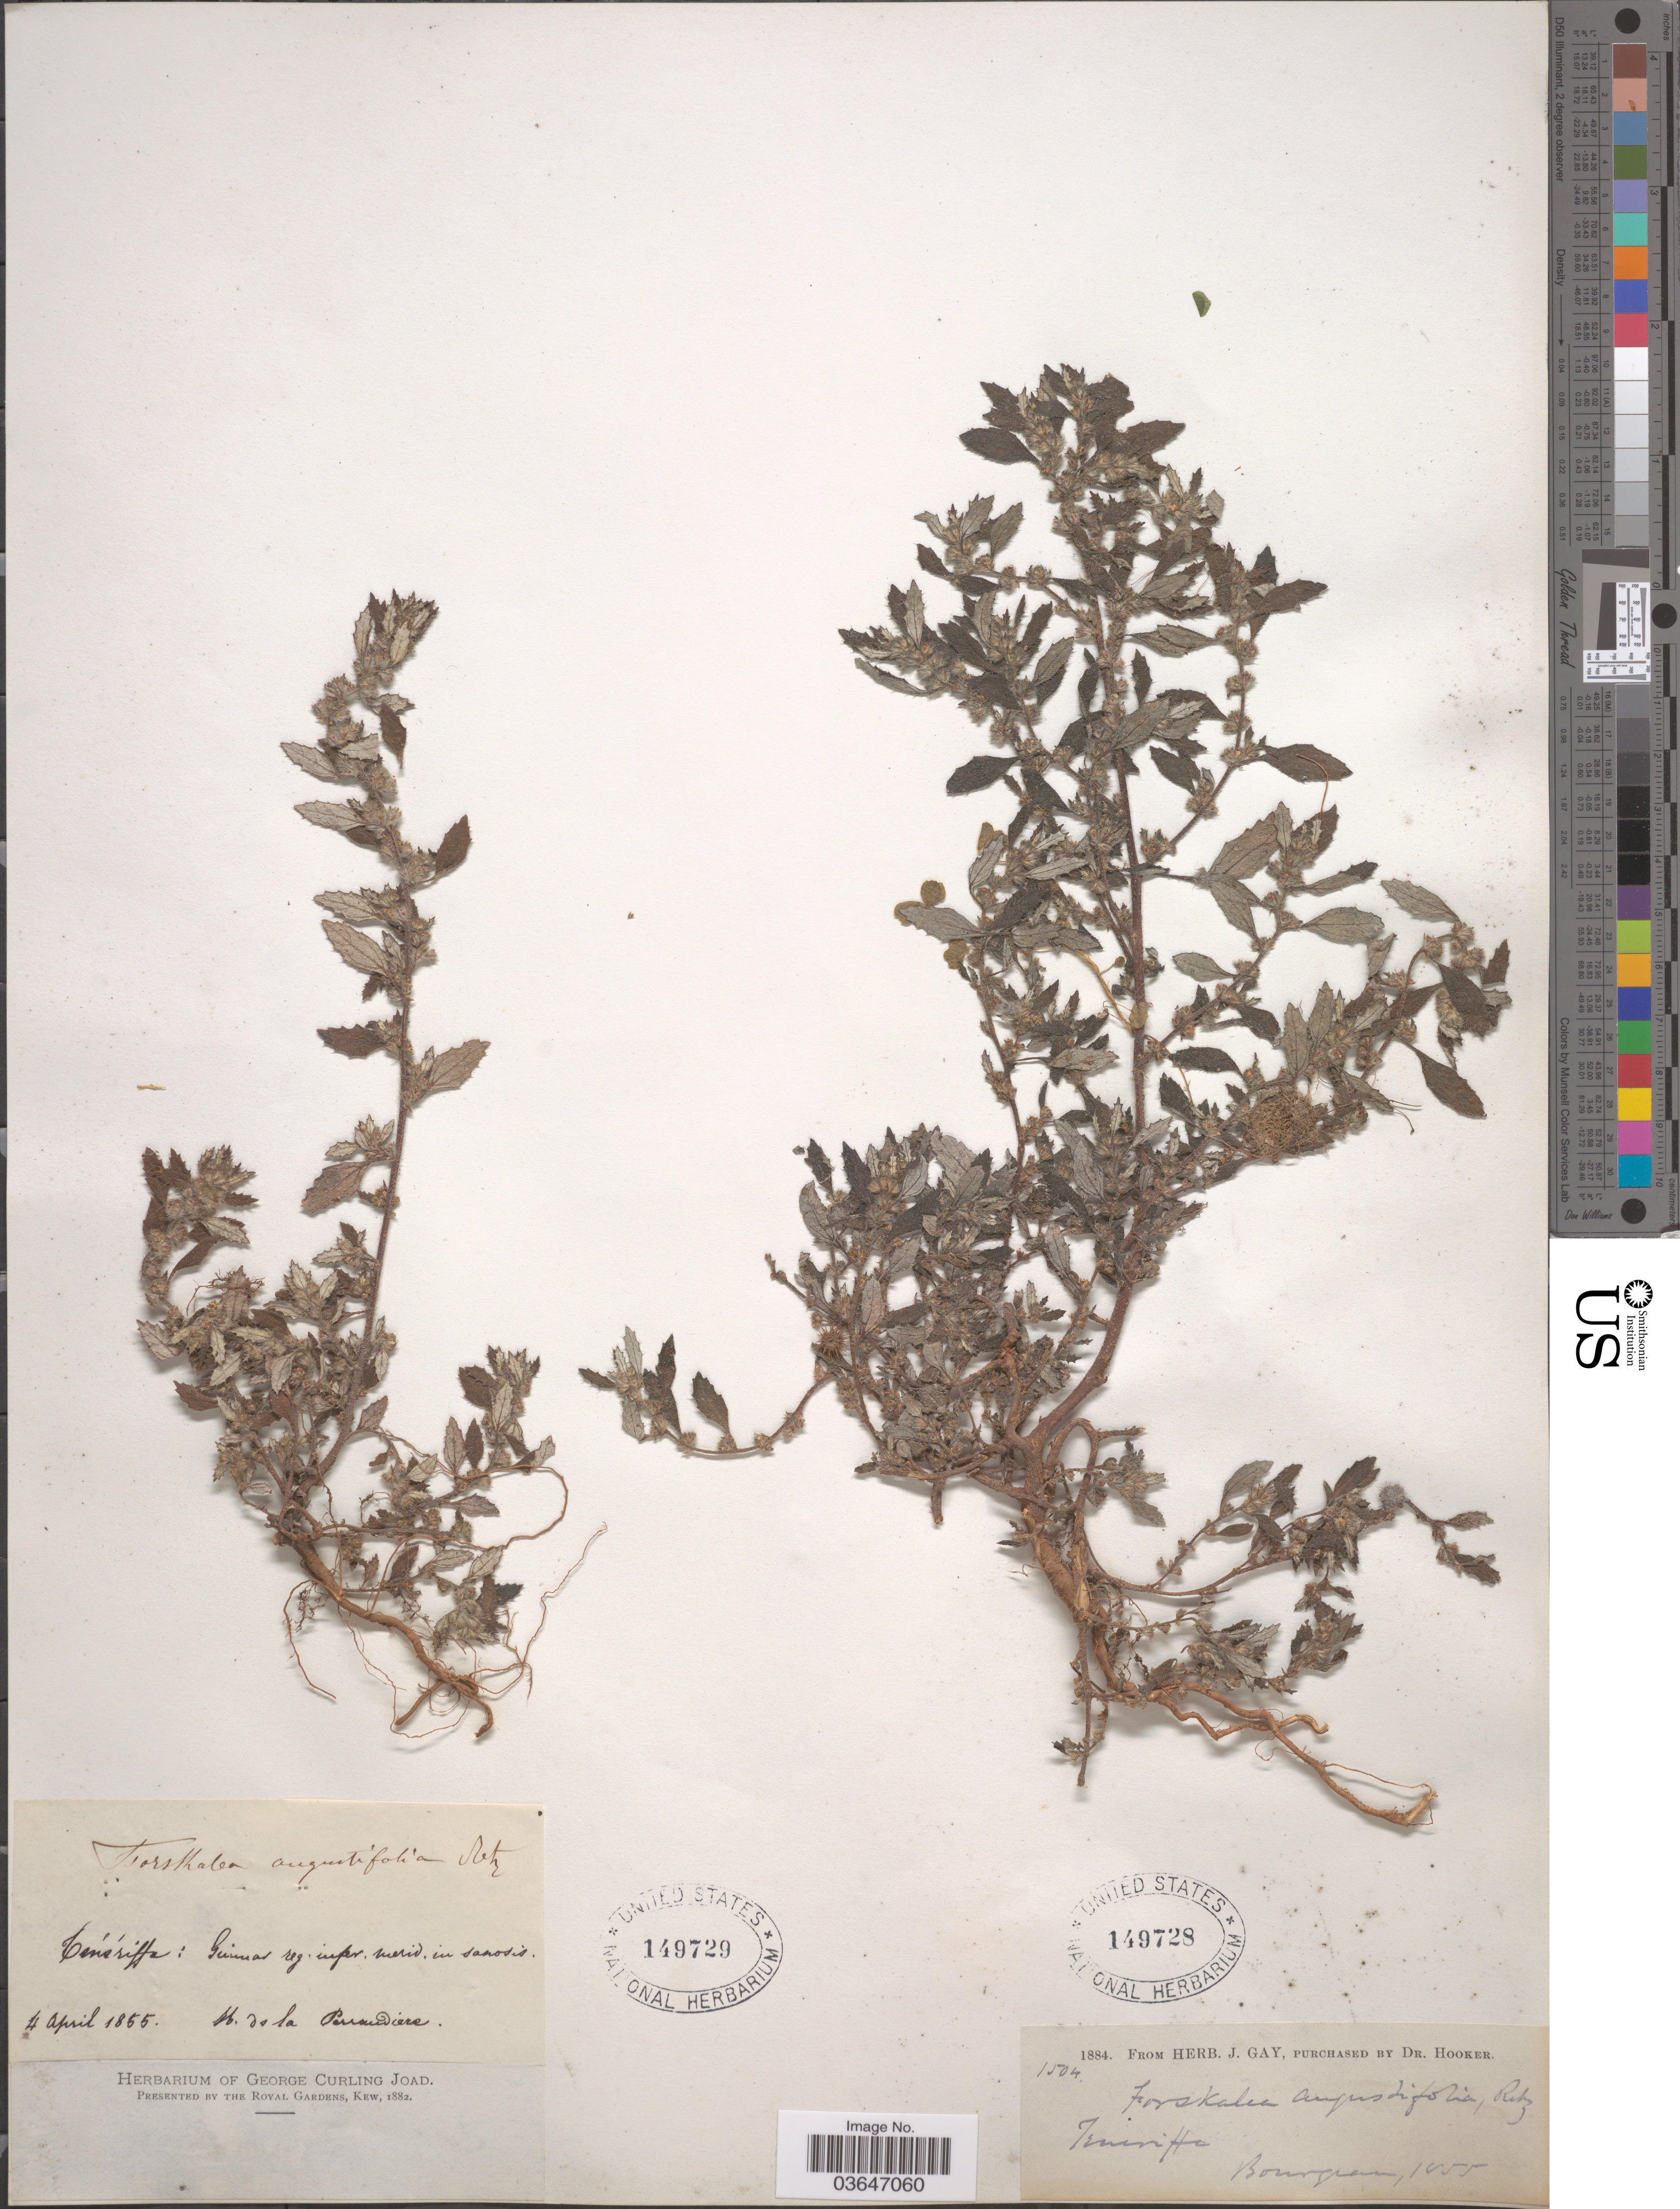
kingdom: Plantae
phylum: Tracheophyta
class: Magnoliopsida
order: Rosales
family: Urticaceae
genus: Forsskaolea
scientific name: Forsskaolea angustifolia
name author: Retz.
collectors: H. de la Perraudière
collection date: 1855-04-04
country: Spain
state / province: Canarias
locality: Ténériffa: Guimar ref. infer. merid. in saxosis.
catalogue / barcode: US 149729